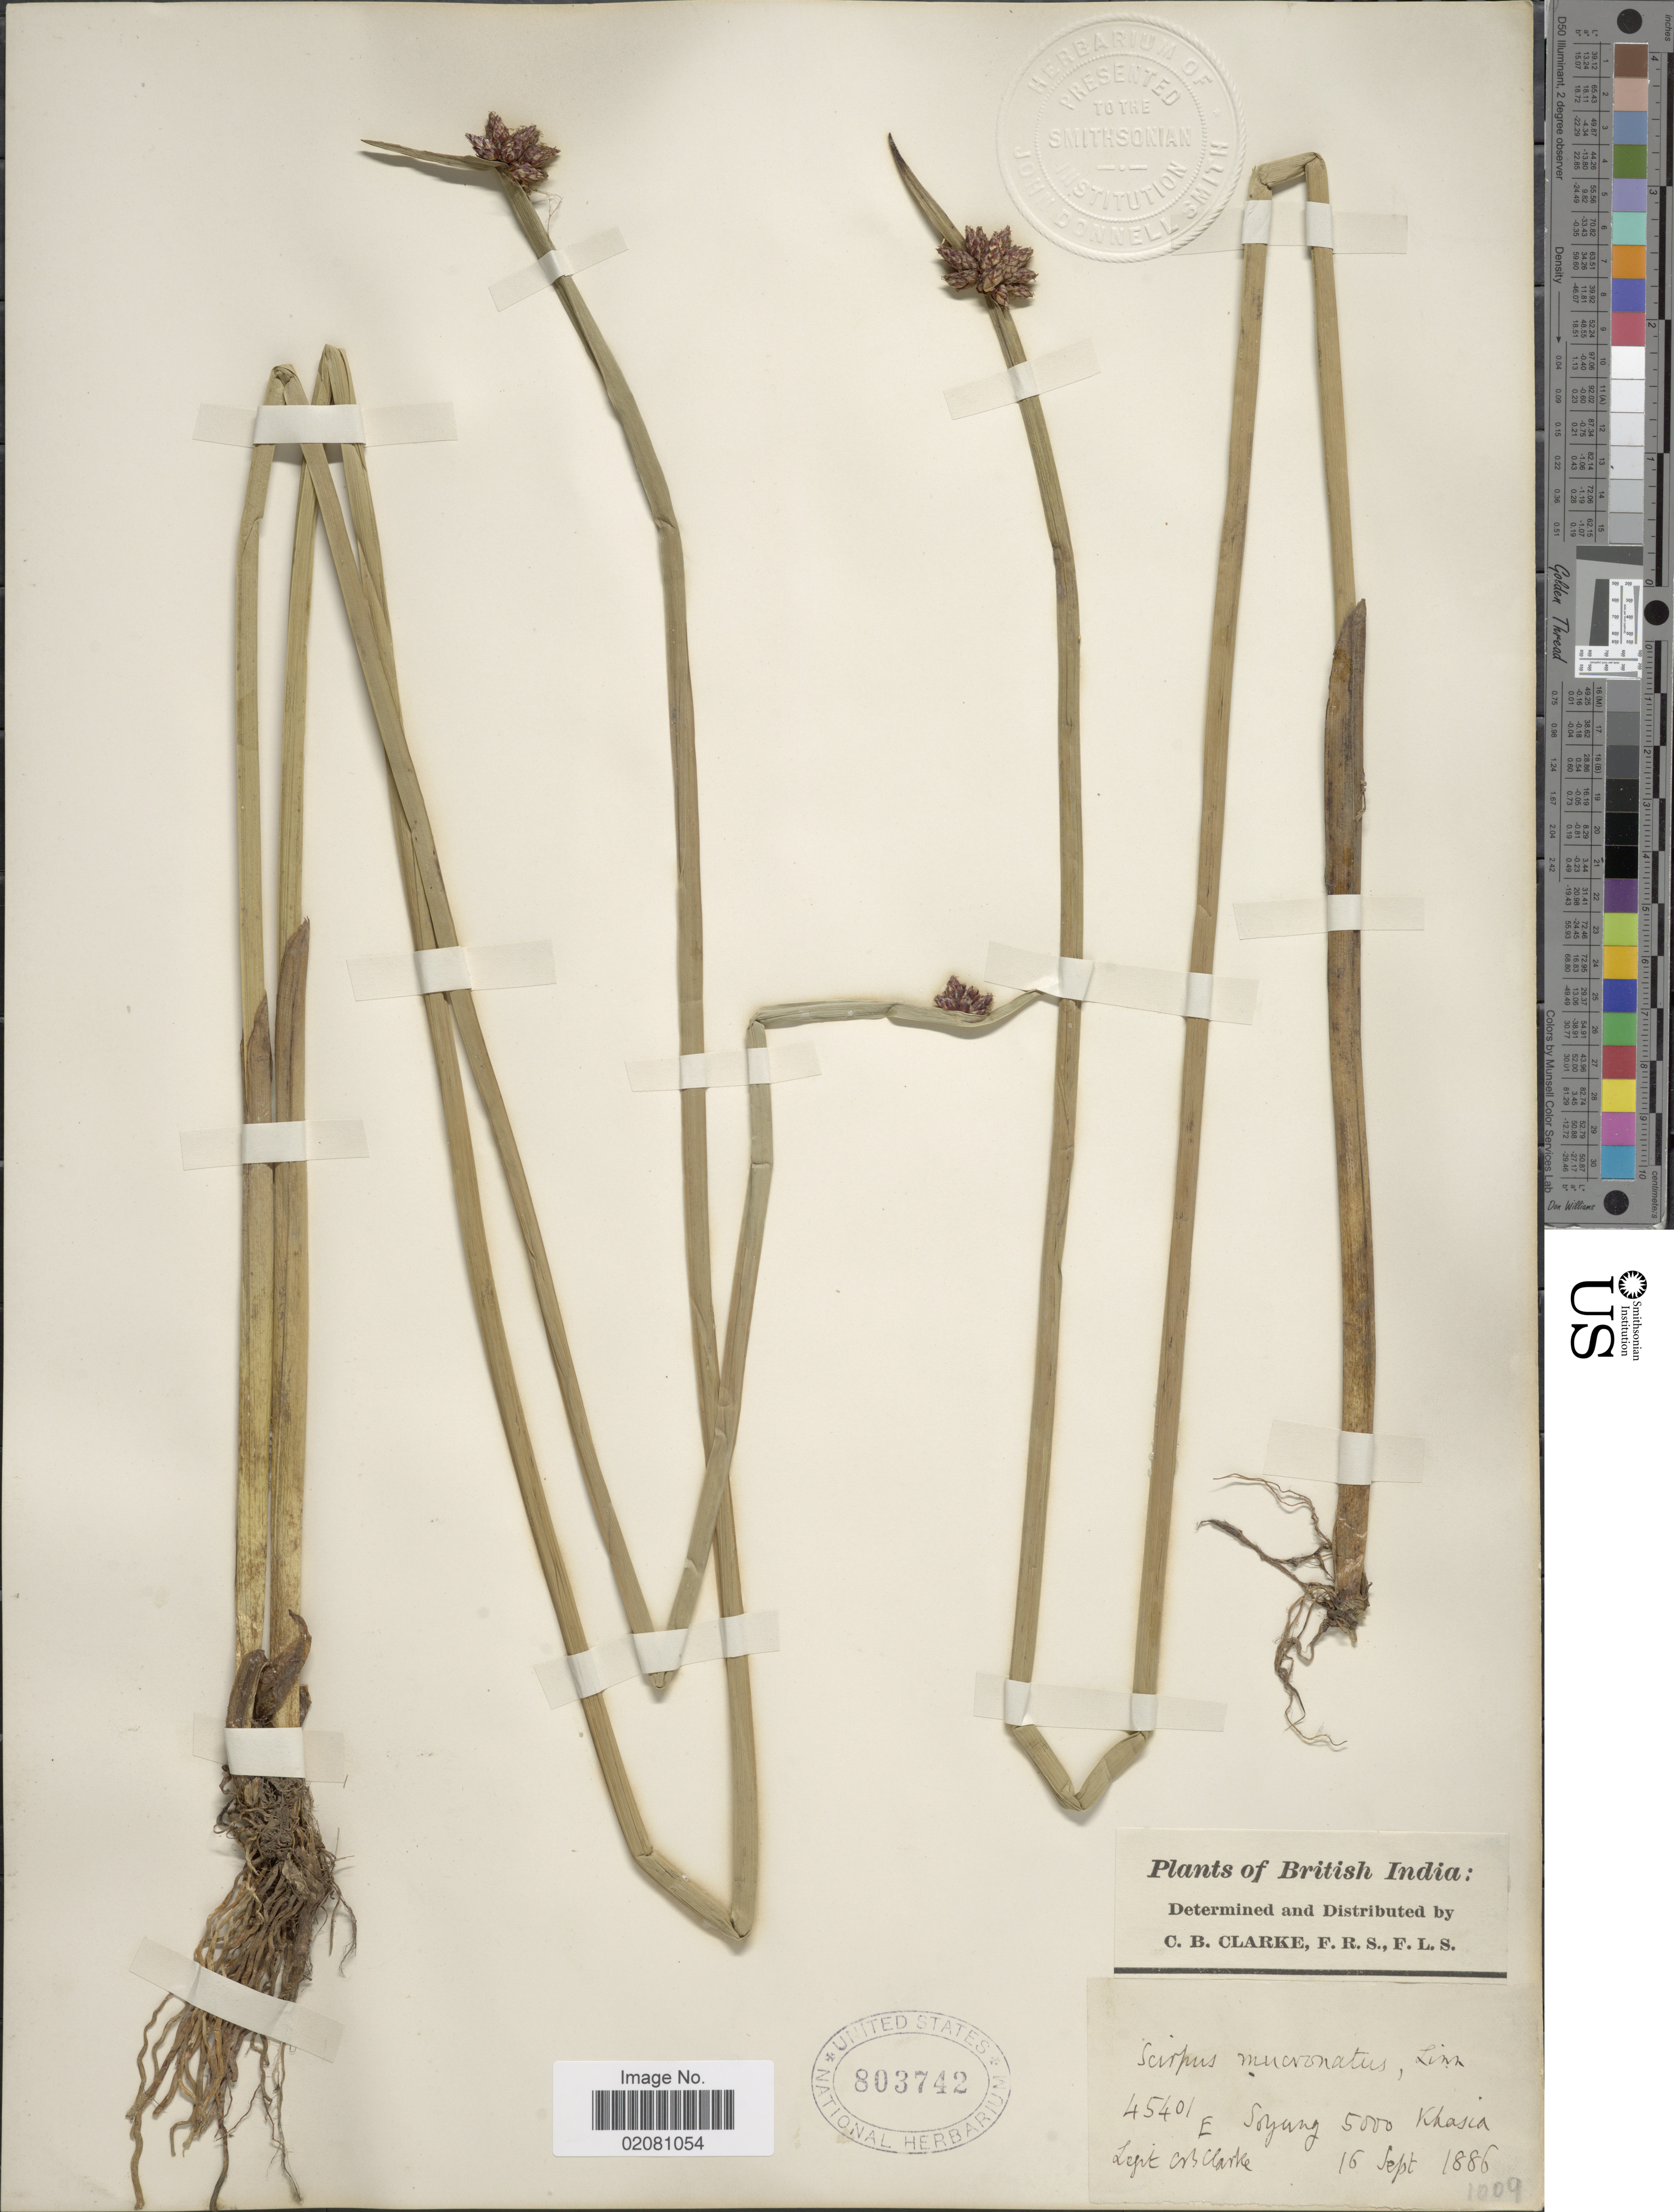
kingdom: Plantae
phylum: Tracheophyta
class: Liliopsida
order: Poales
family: Cyperaceae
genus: Schoenoplectus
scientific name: Schoenoplectus mucronatus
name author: (L.) Palla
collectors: C. B. Clarke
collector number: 45401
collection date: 1886-09-16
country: India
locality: British India: Soyang, Khasia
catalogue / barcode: US 803742